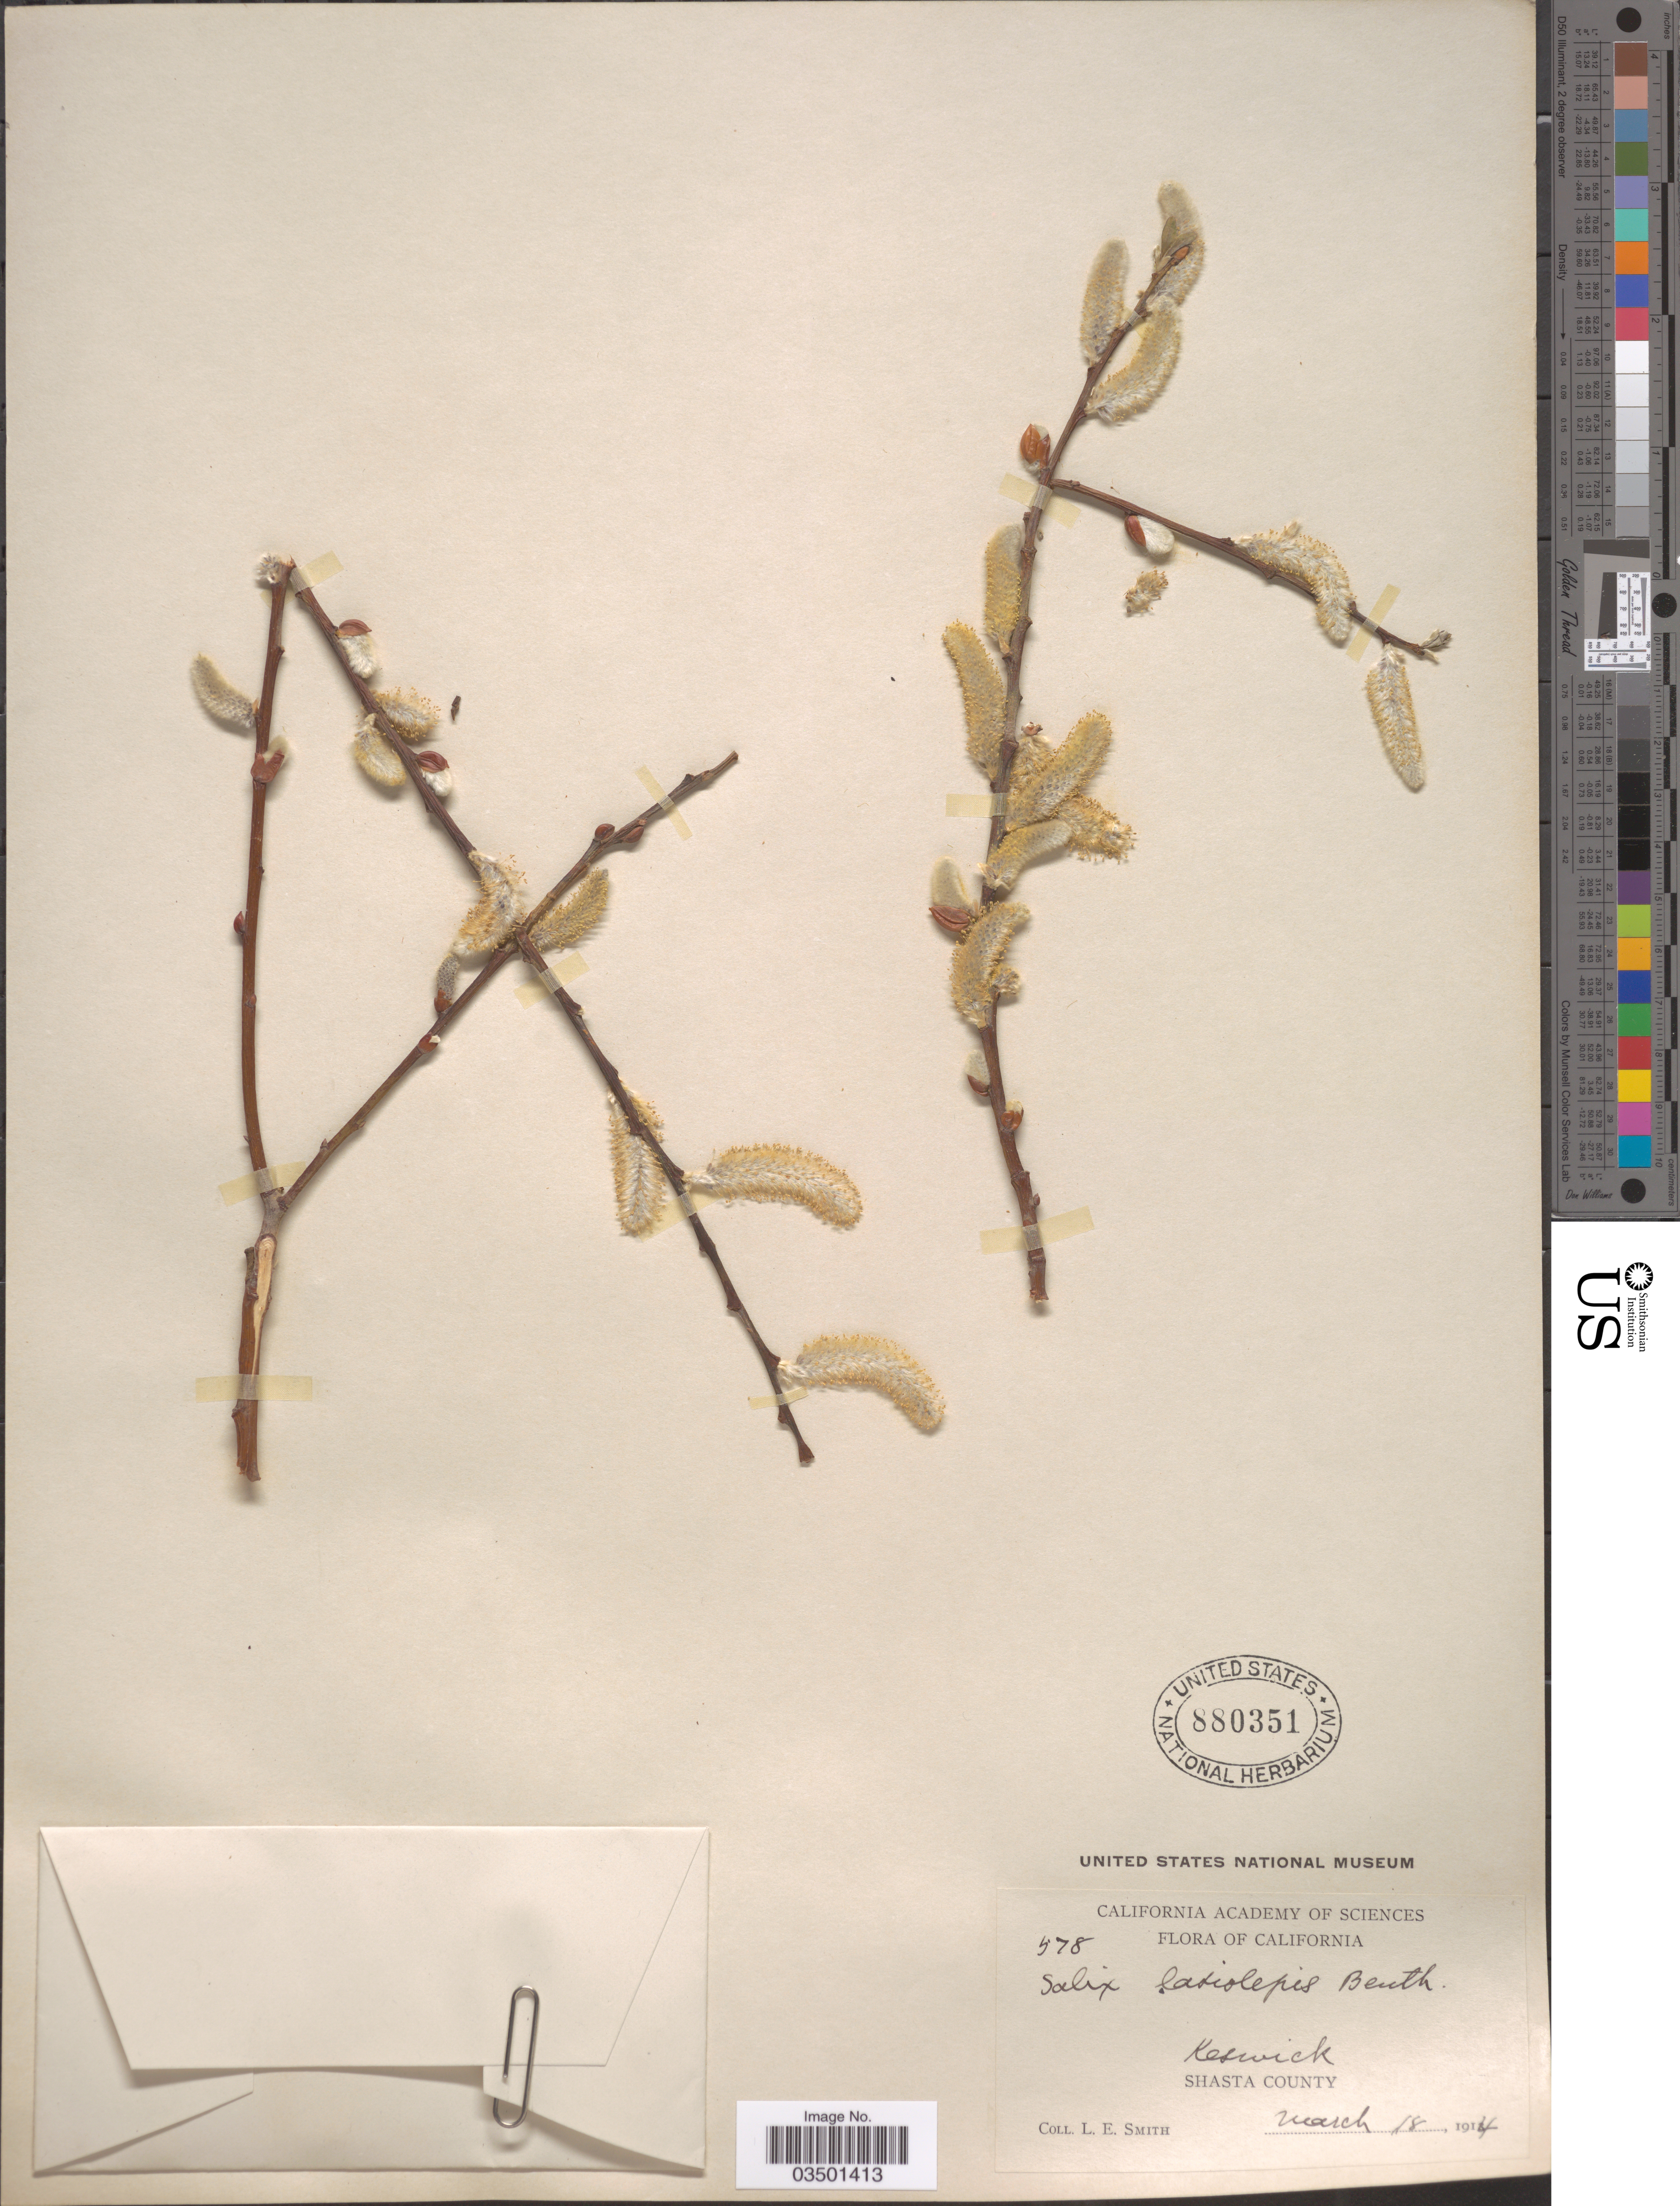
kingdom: Plantae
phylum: Tracheophyta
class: Magnoliopsida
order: Malpighiales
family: Salicaceae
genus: Salix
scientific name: Salix lasiolepis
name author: Benth.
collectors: L. E. Smith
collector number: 578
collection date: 1914-03-18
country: United States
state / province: California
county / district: Shasta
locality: Keswick, Shasta County.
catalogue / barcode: US 880351